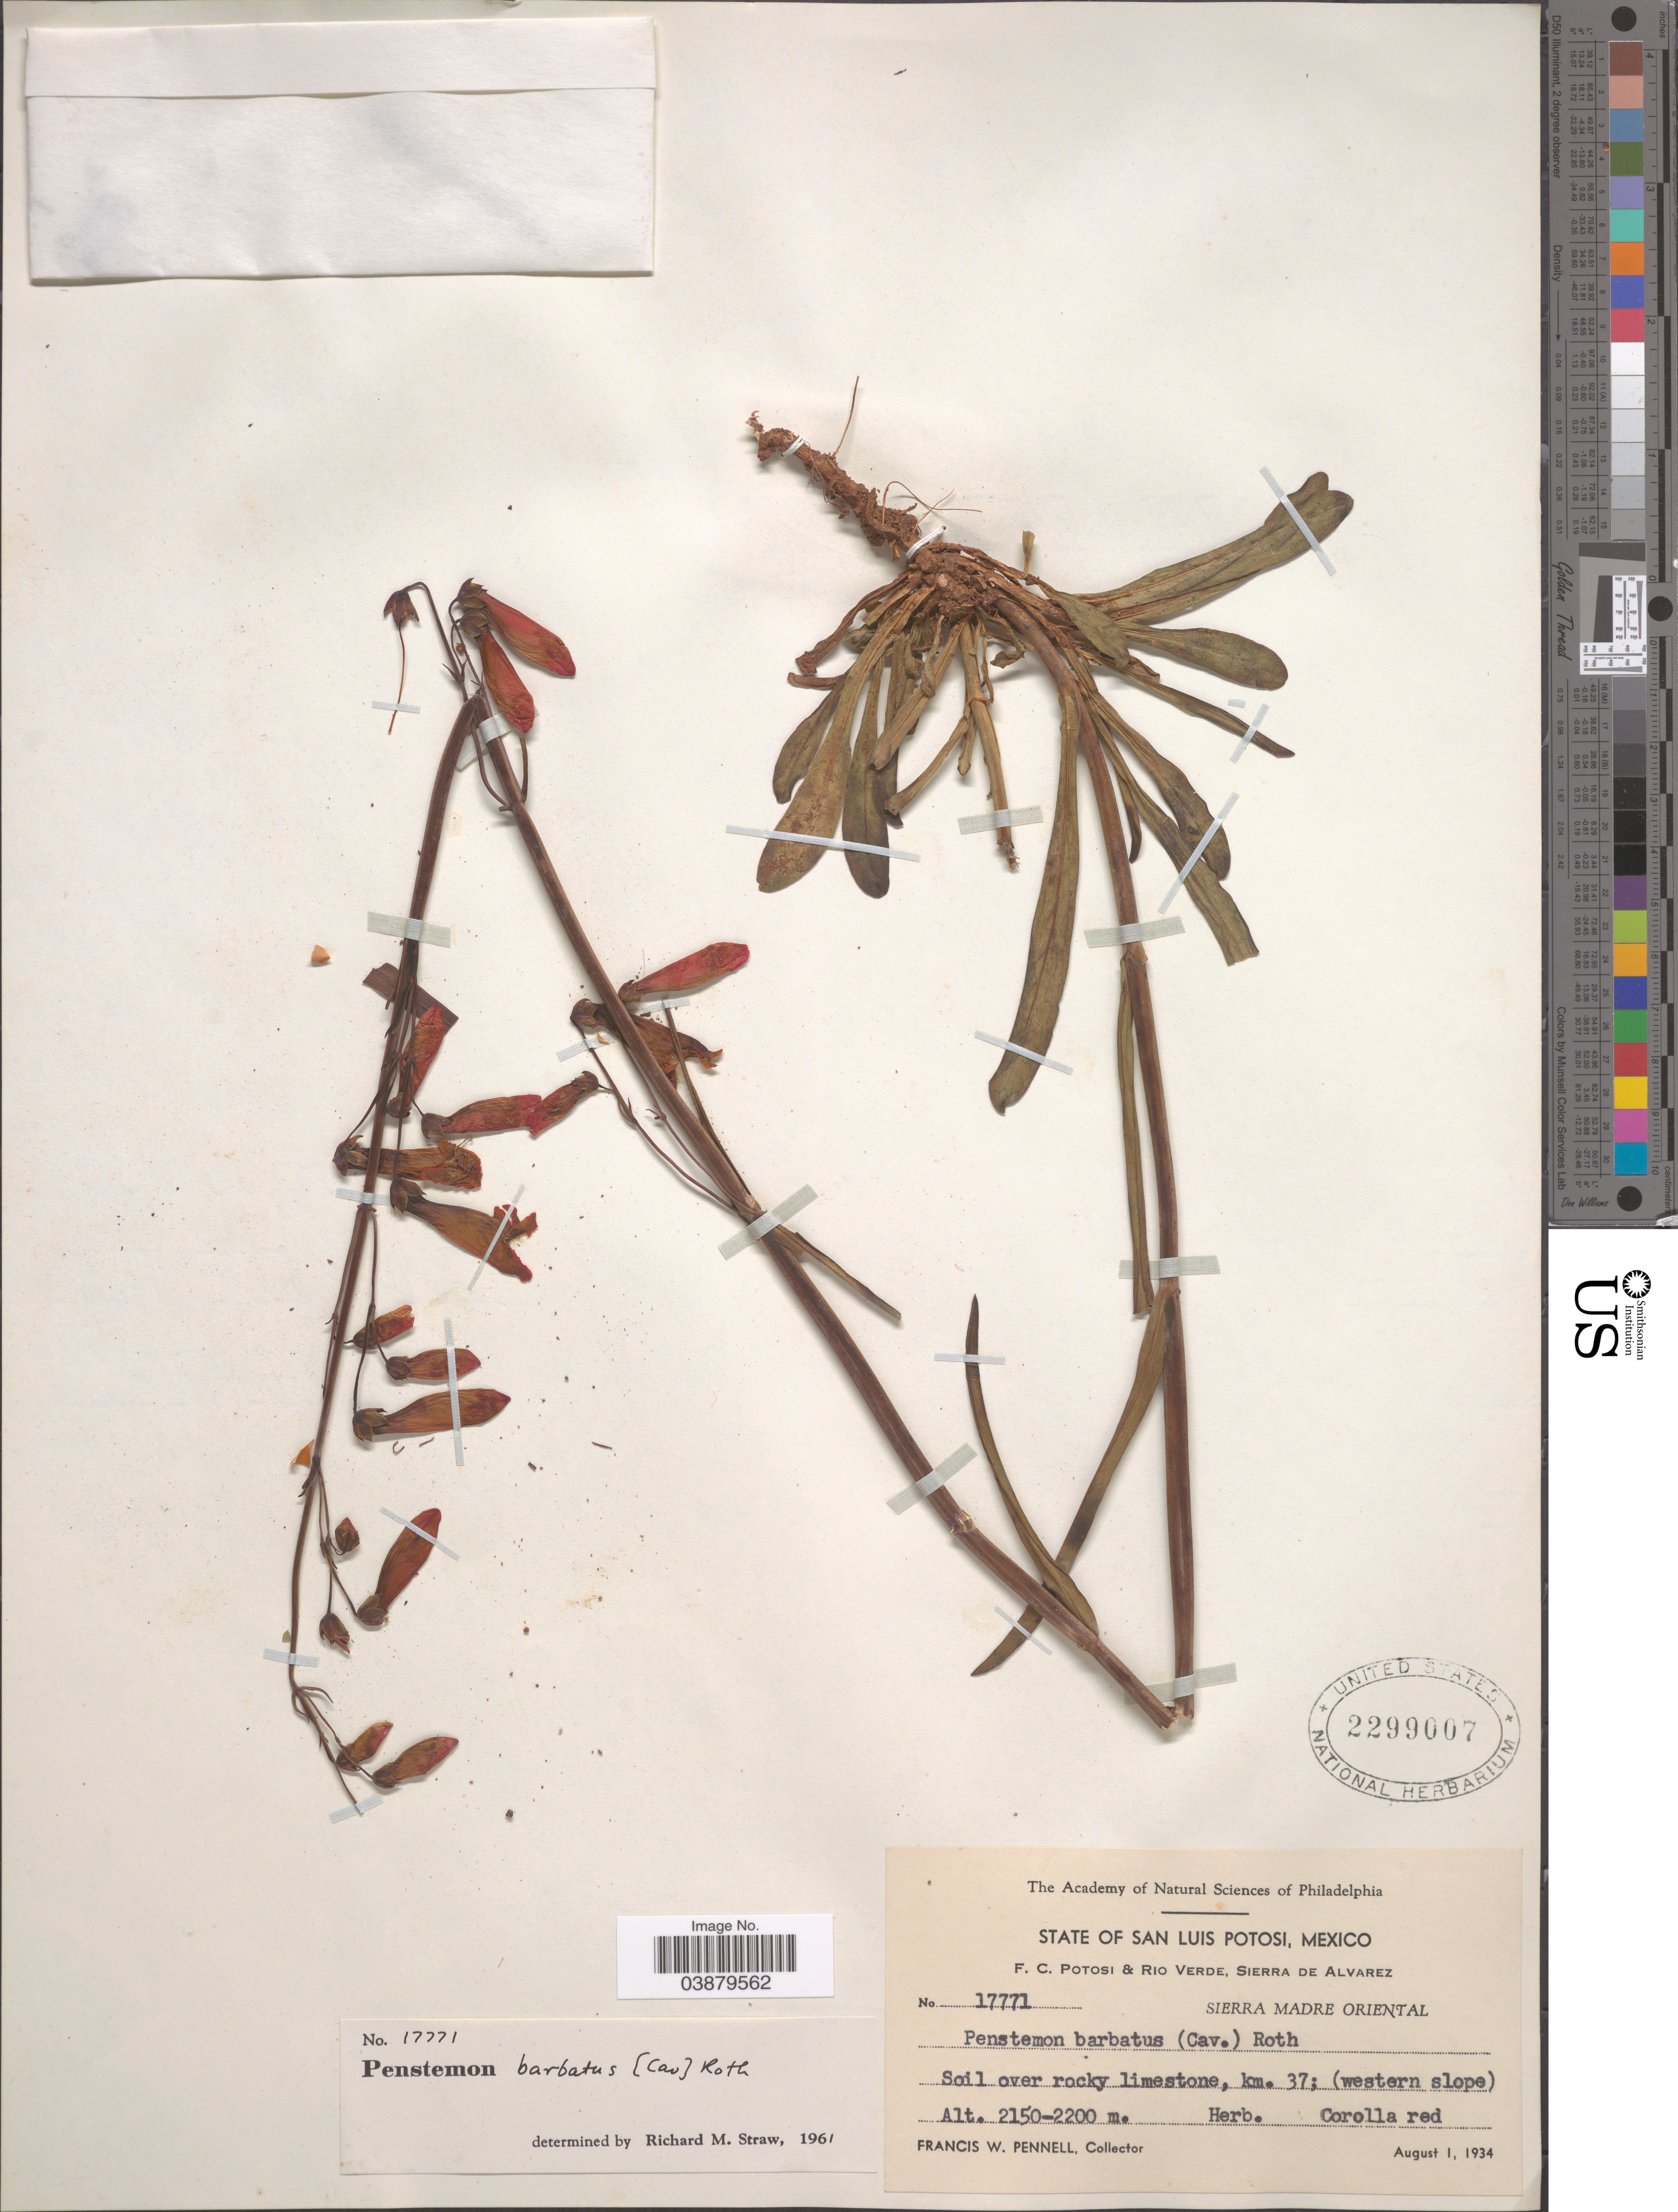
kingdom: Plantae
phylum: Tracheophyta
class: Magnoliopsida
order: Lamiales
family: Plantaginaceae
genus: Penstemon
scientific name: Penstemon barbatus subsp. barbatus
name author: (Cav.) Roth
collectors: F. W. Pennell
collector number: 17771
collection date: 1934-08-01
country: Mexico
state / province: San Luis Potosí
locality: F. C. Potosi & Rio Verde, Sierra de Alvarez. Sierra Madre Oriental. Soil over rocky limestone, km. 37; (western slope).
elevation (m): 2150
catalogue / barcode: US 2299007